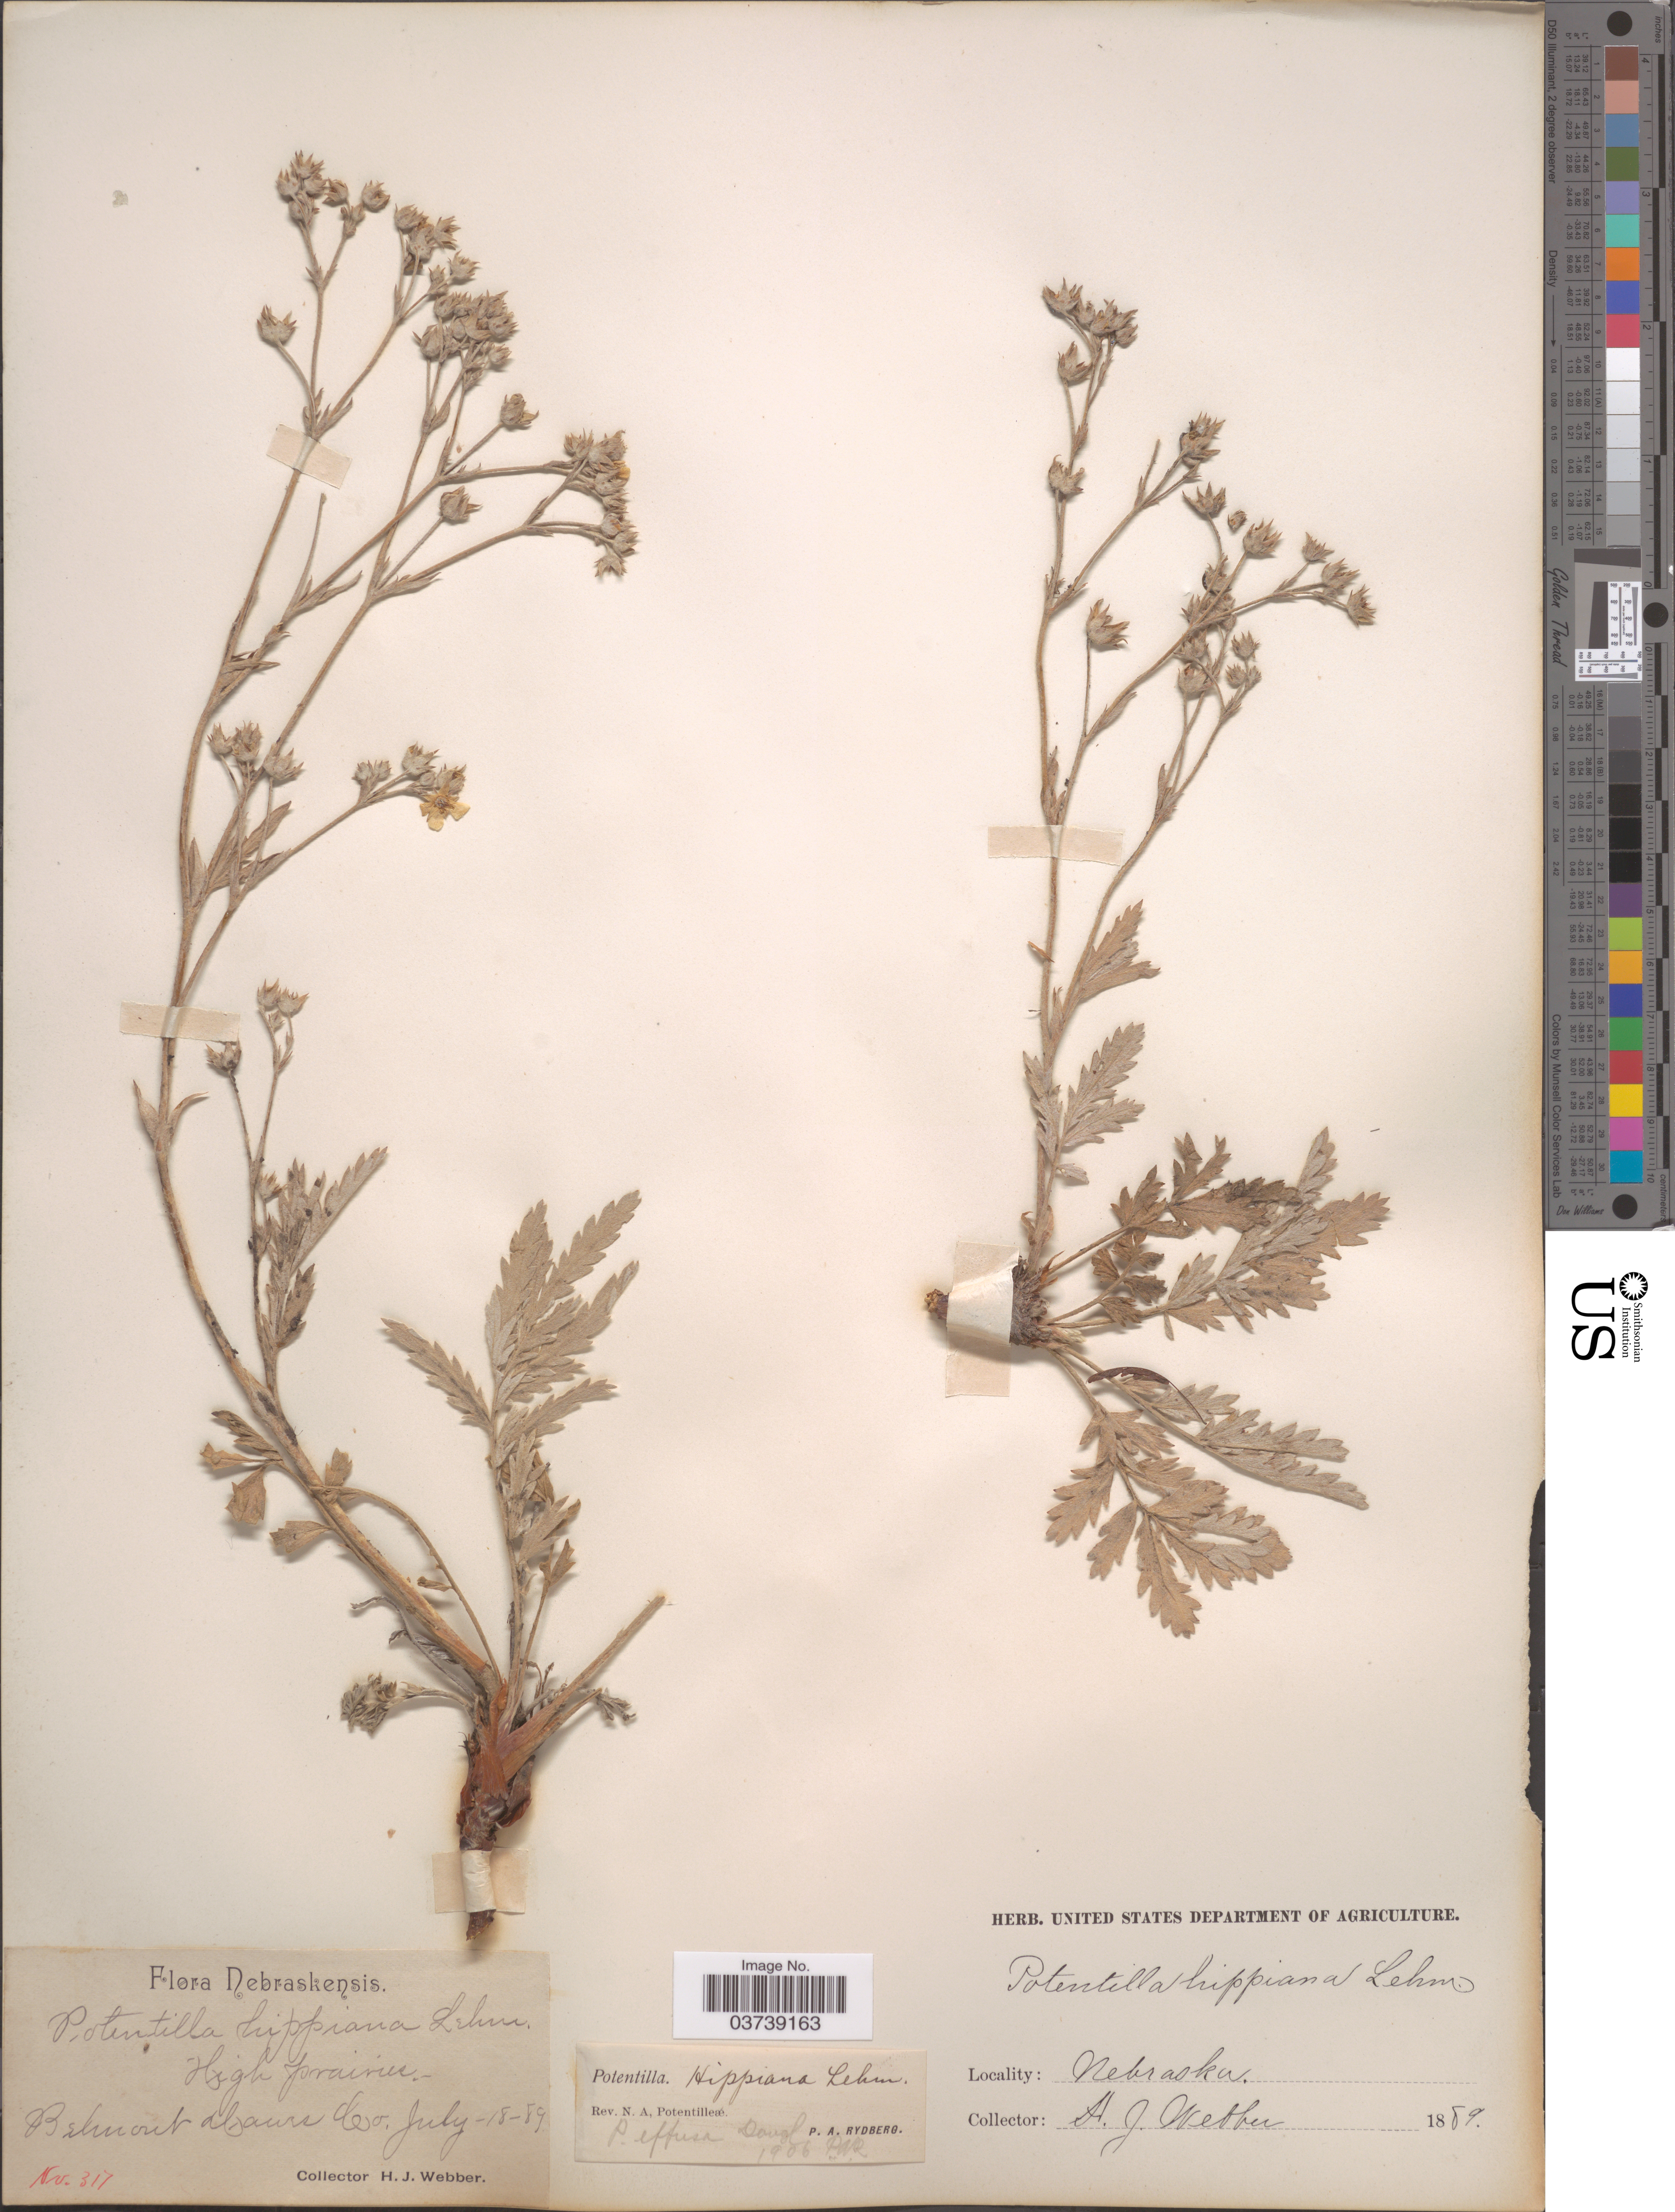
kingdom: Plantae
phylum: Tracheophyta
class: Magnoliopsida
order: Rosales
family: Rosaceae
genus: Potentilla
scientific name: Potentilla effusa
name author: Douglas ex Lehm.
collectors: H. Webber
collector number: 317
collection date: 1889-07-18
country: United States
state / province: Nebraska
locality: Belmont Dawes Co.